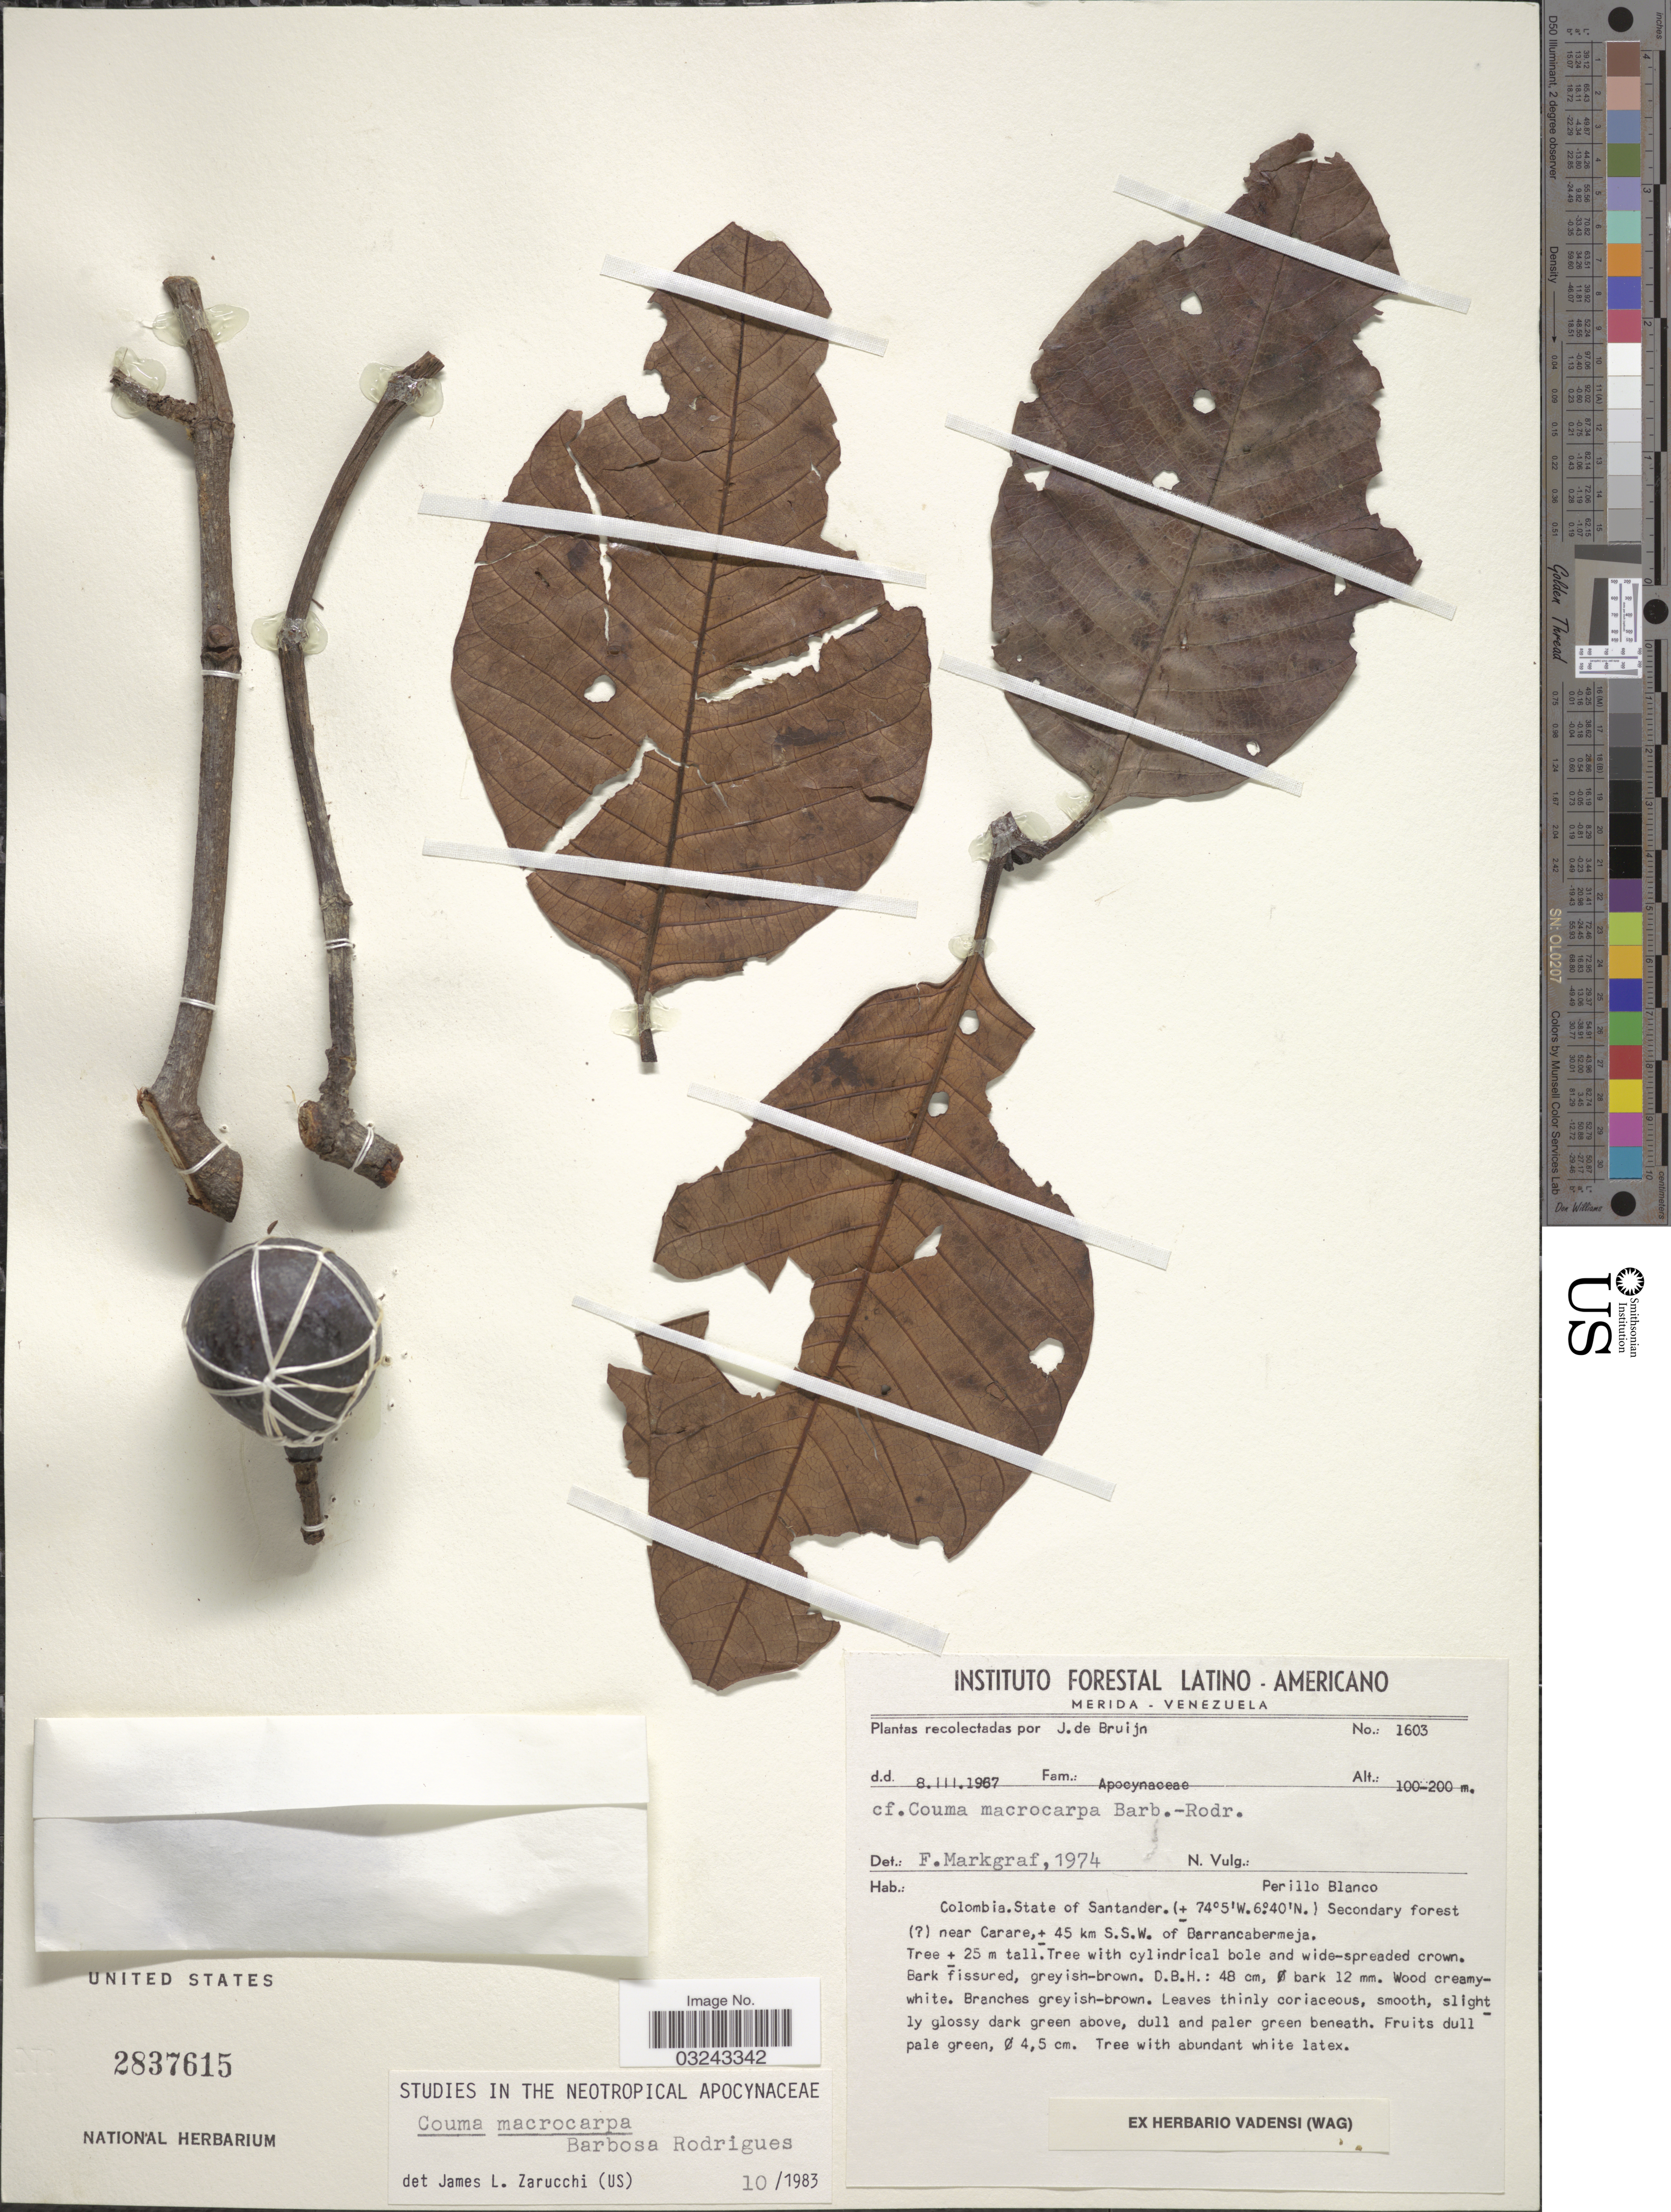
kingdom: Plantae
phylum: Tracheophyta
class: Magnoliopsida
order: Gentianales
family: Apocynaceae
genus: Couma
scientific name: Couma macrocarpa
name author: Barb. Rodr.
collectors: J. Bruijn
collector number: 1603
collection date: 1967-03-08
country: Colombia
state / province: Santander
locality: Secondary forest ( [unsure placement]) near Carcare, ± 45 km S.S.W. of Barrancabermeja.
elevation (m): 100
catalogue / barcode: US 2837615